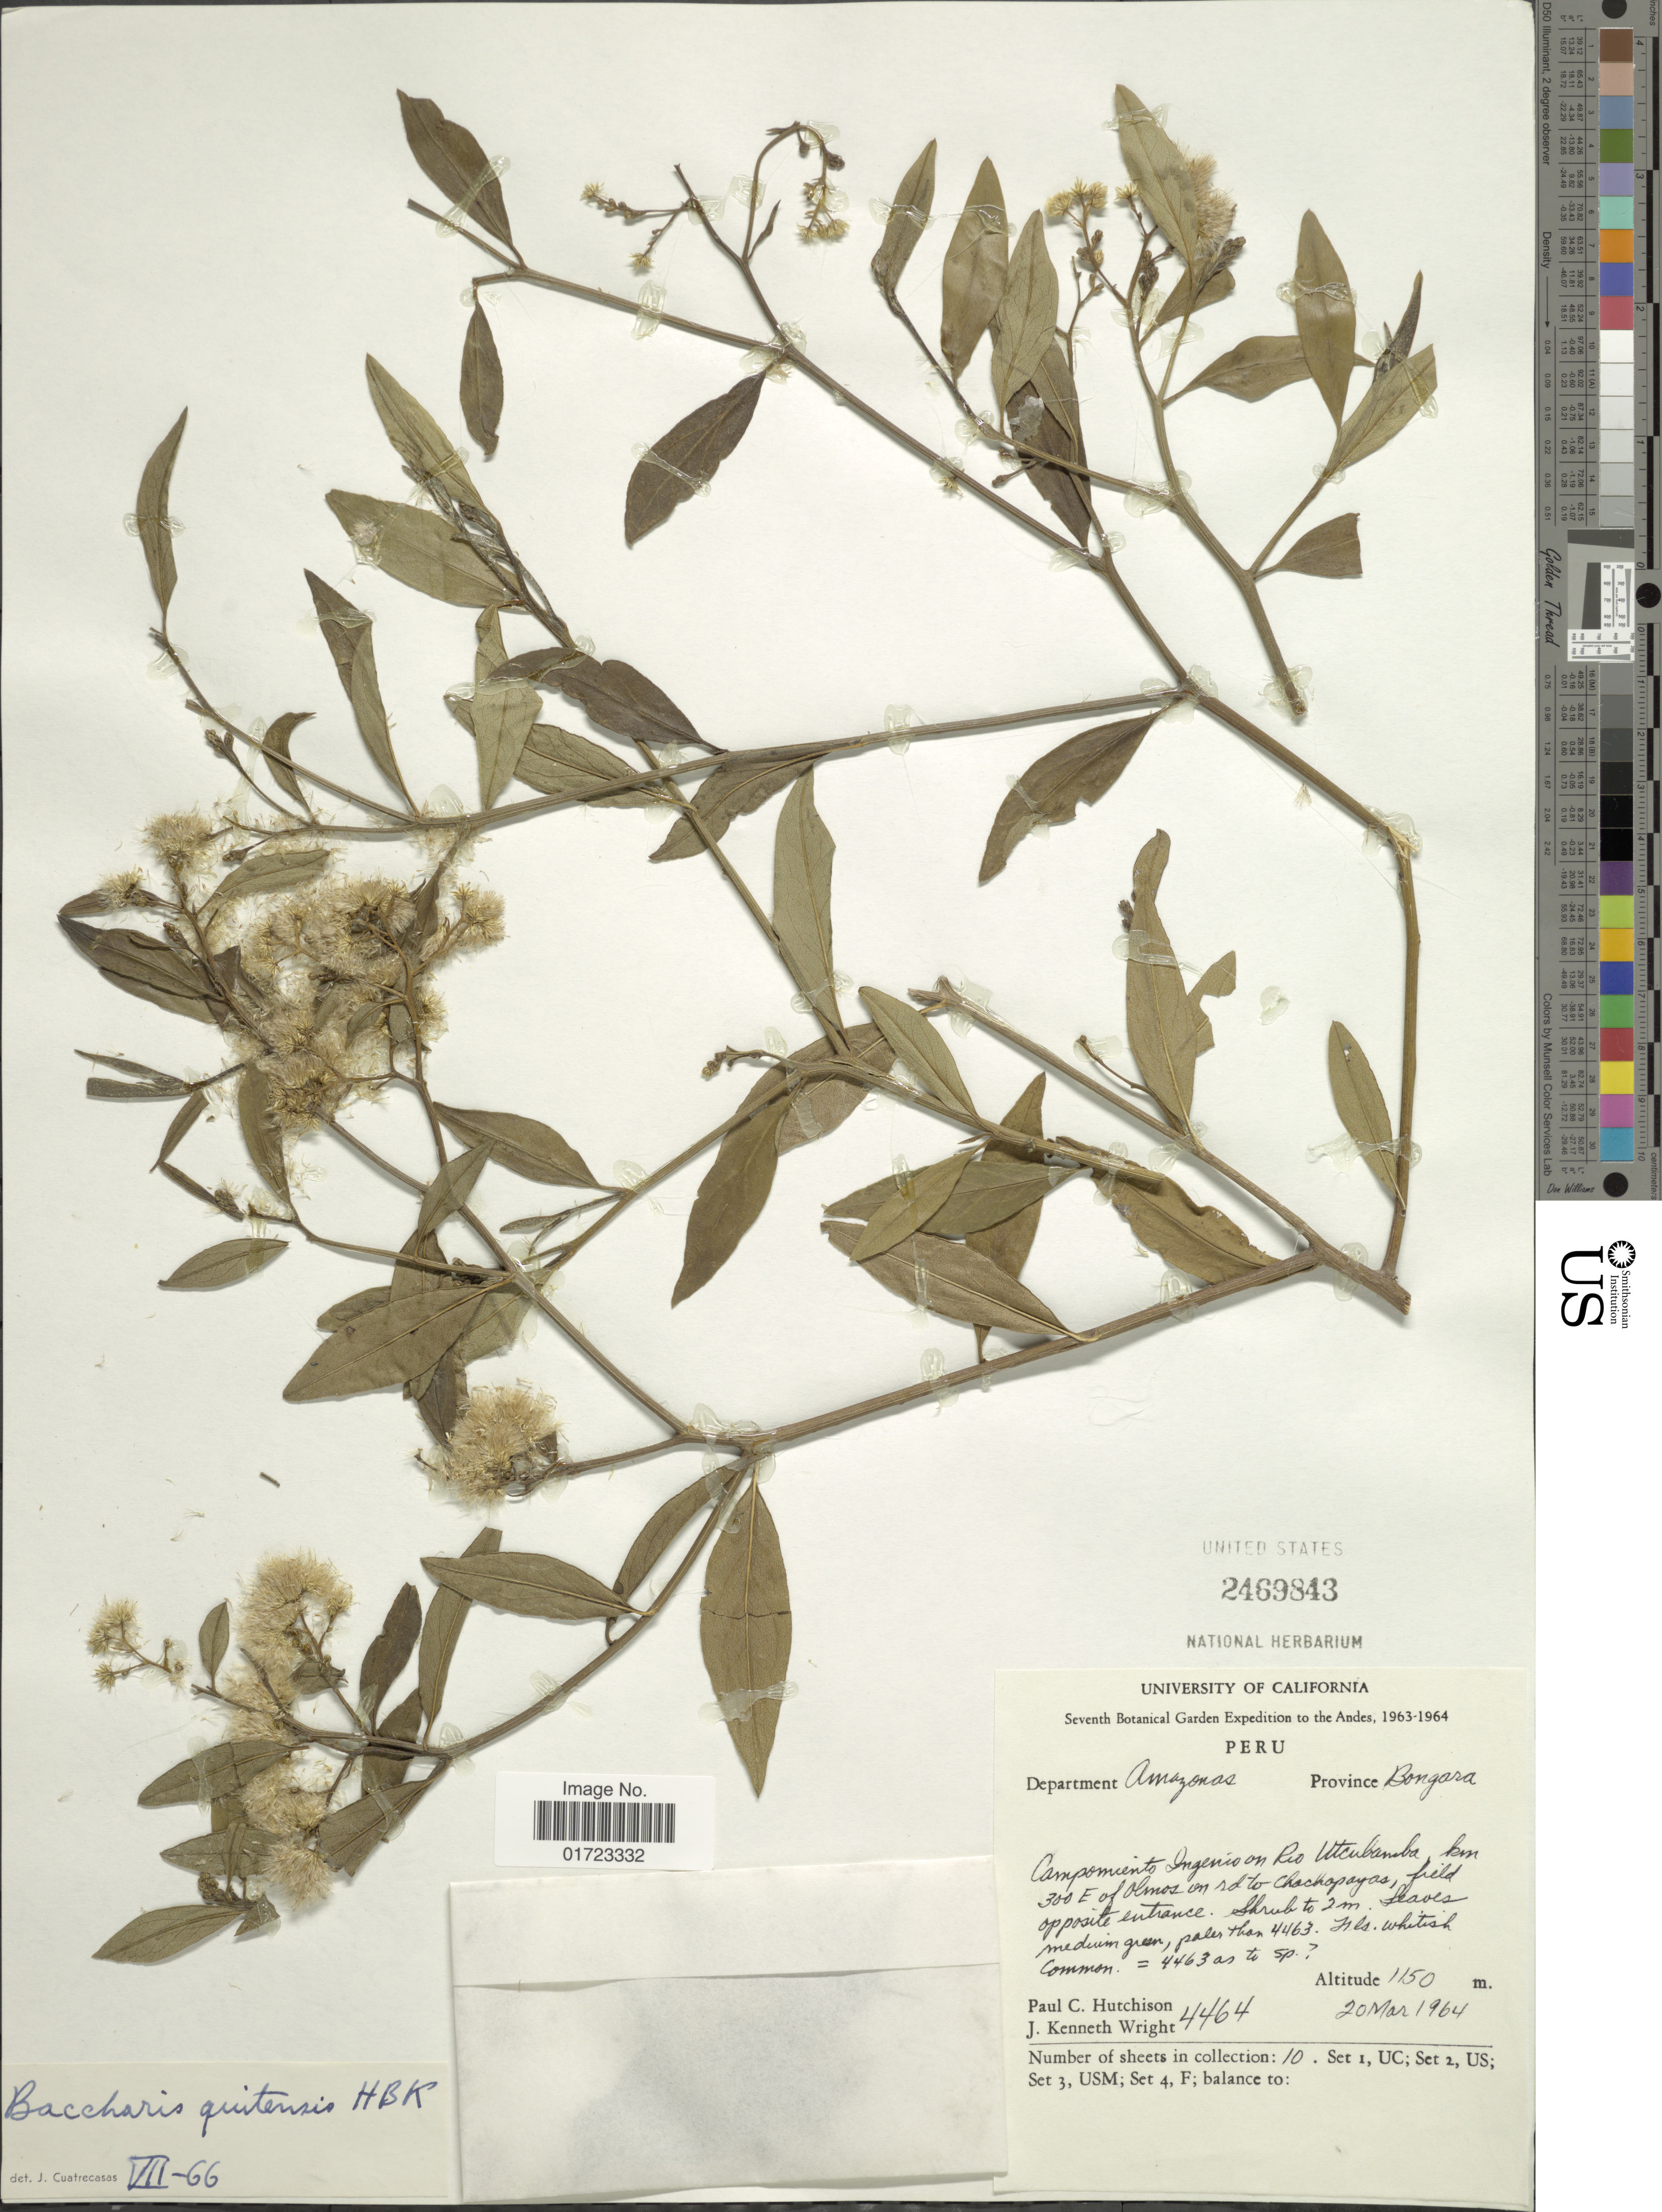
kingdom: Plantae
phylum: Tracheophyta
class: Magnoliopsida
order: Asterales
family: Asteraceae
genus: Baccharis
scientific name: Baccharis quitensis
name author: Kunth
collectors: P. C. Hutchison & J. K. Wright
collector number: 4464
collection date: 1964-03-20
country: Peru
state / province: Amazonas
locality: Campomiento Ingenio on Río Utcubamba, km. 300 E. of Olmos on rd. to Chachapoyas, Province Bongara, Department Amazonas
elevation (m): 1150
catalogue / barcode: US 2469843